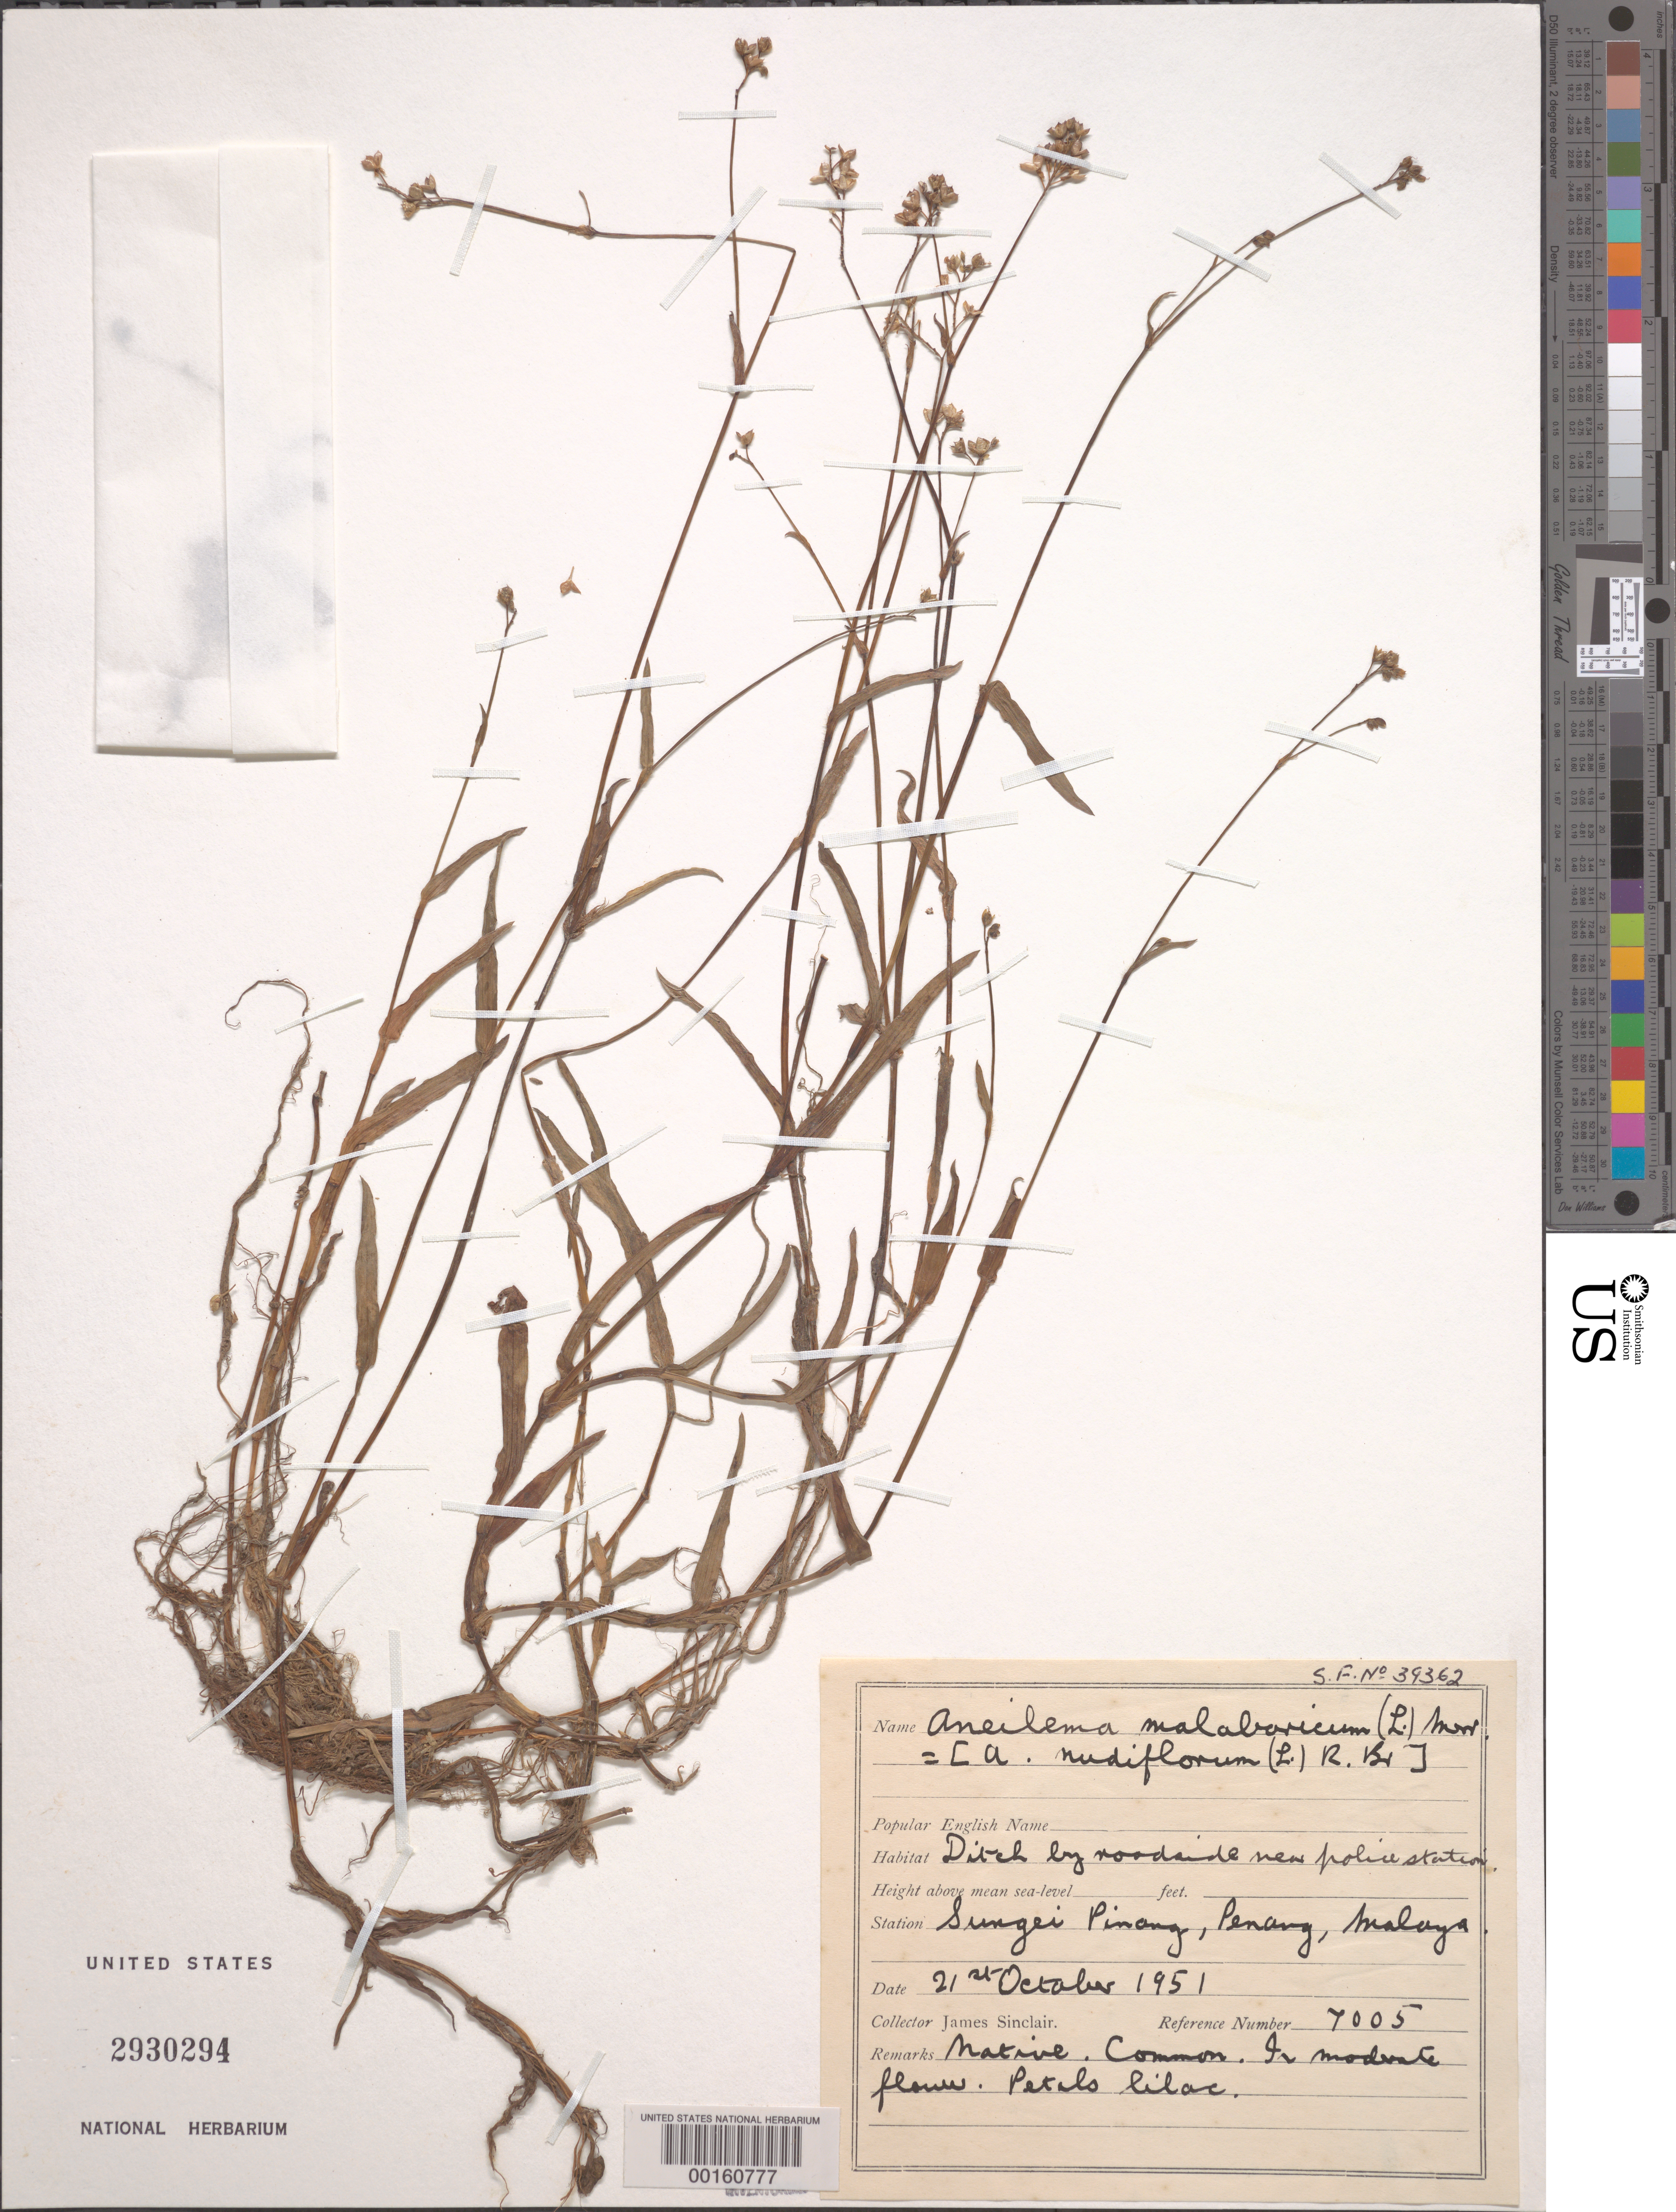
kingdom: Plantae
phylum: Tracheophyta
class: Liliopsida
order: Commelinales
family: Commelinaceae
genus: Murdannia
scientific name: Murdannia nudiflora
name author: (L.) Brenan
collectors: J. Sinclair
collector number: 7005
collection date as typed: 21 Oct 1951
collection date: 1951-10-21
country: Malaysia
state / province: Pulau Pinang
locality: Sungei pinang [Malay Peninsula]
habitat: Roadside ditch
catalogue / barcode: US 2930294